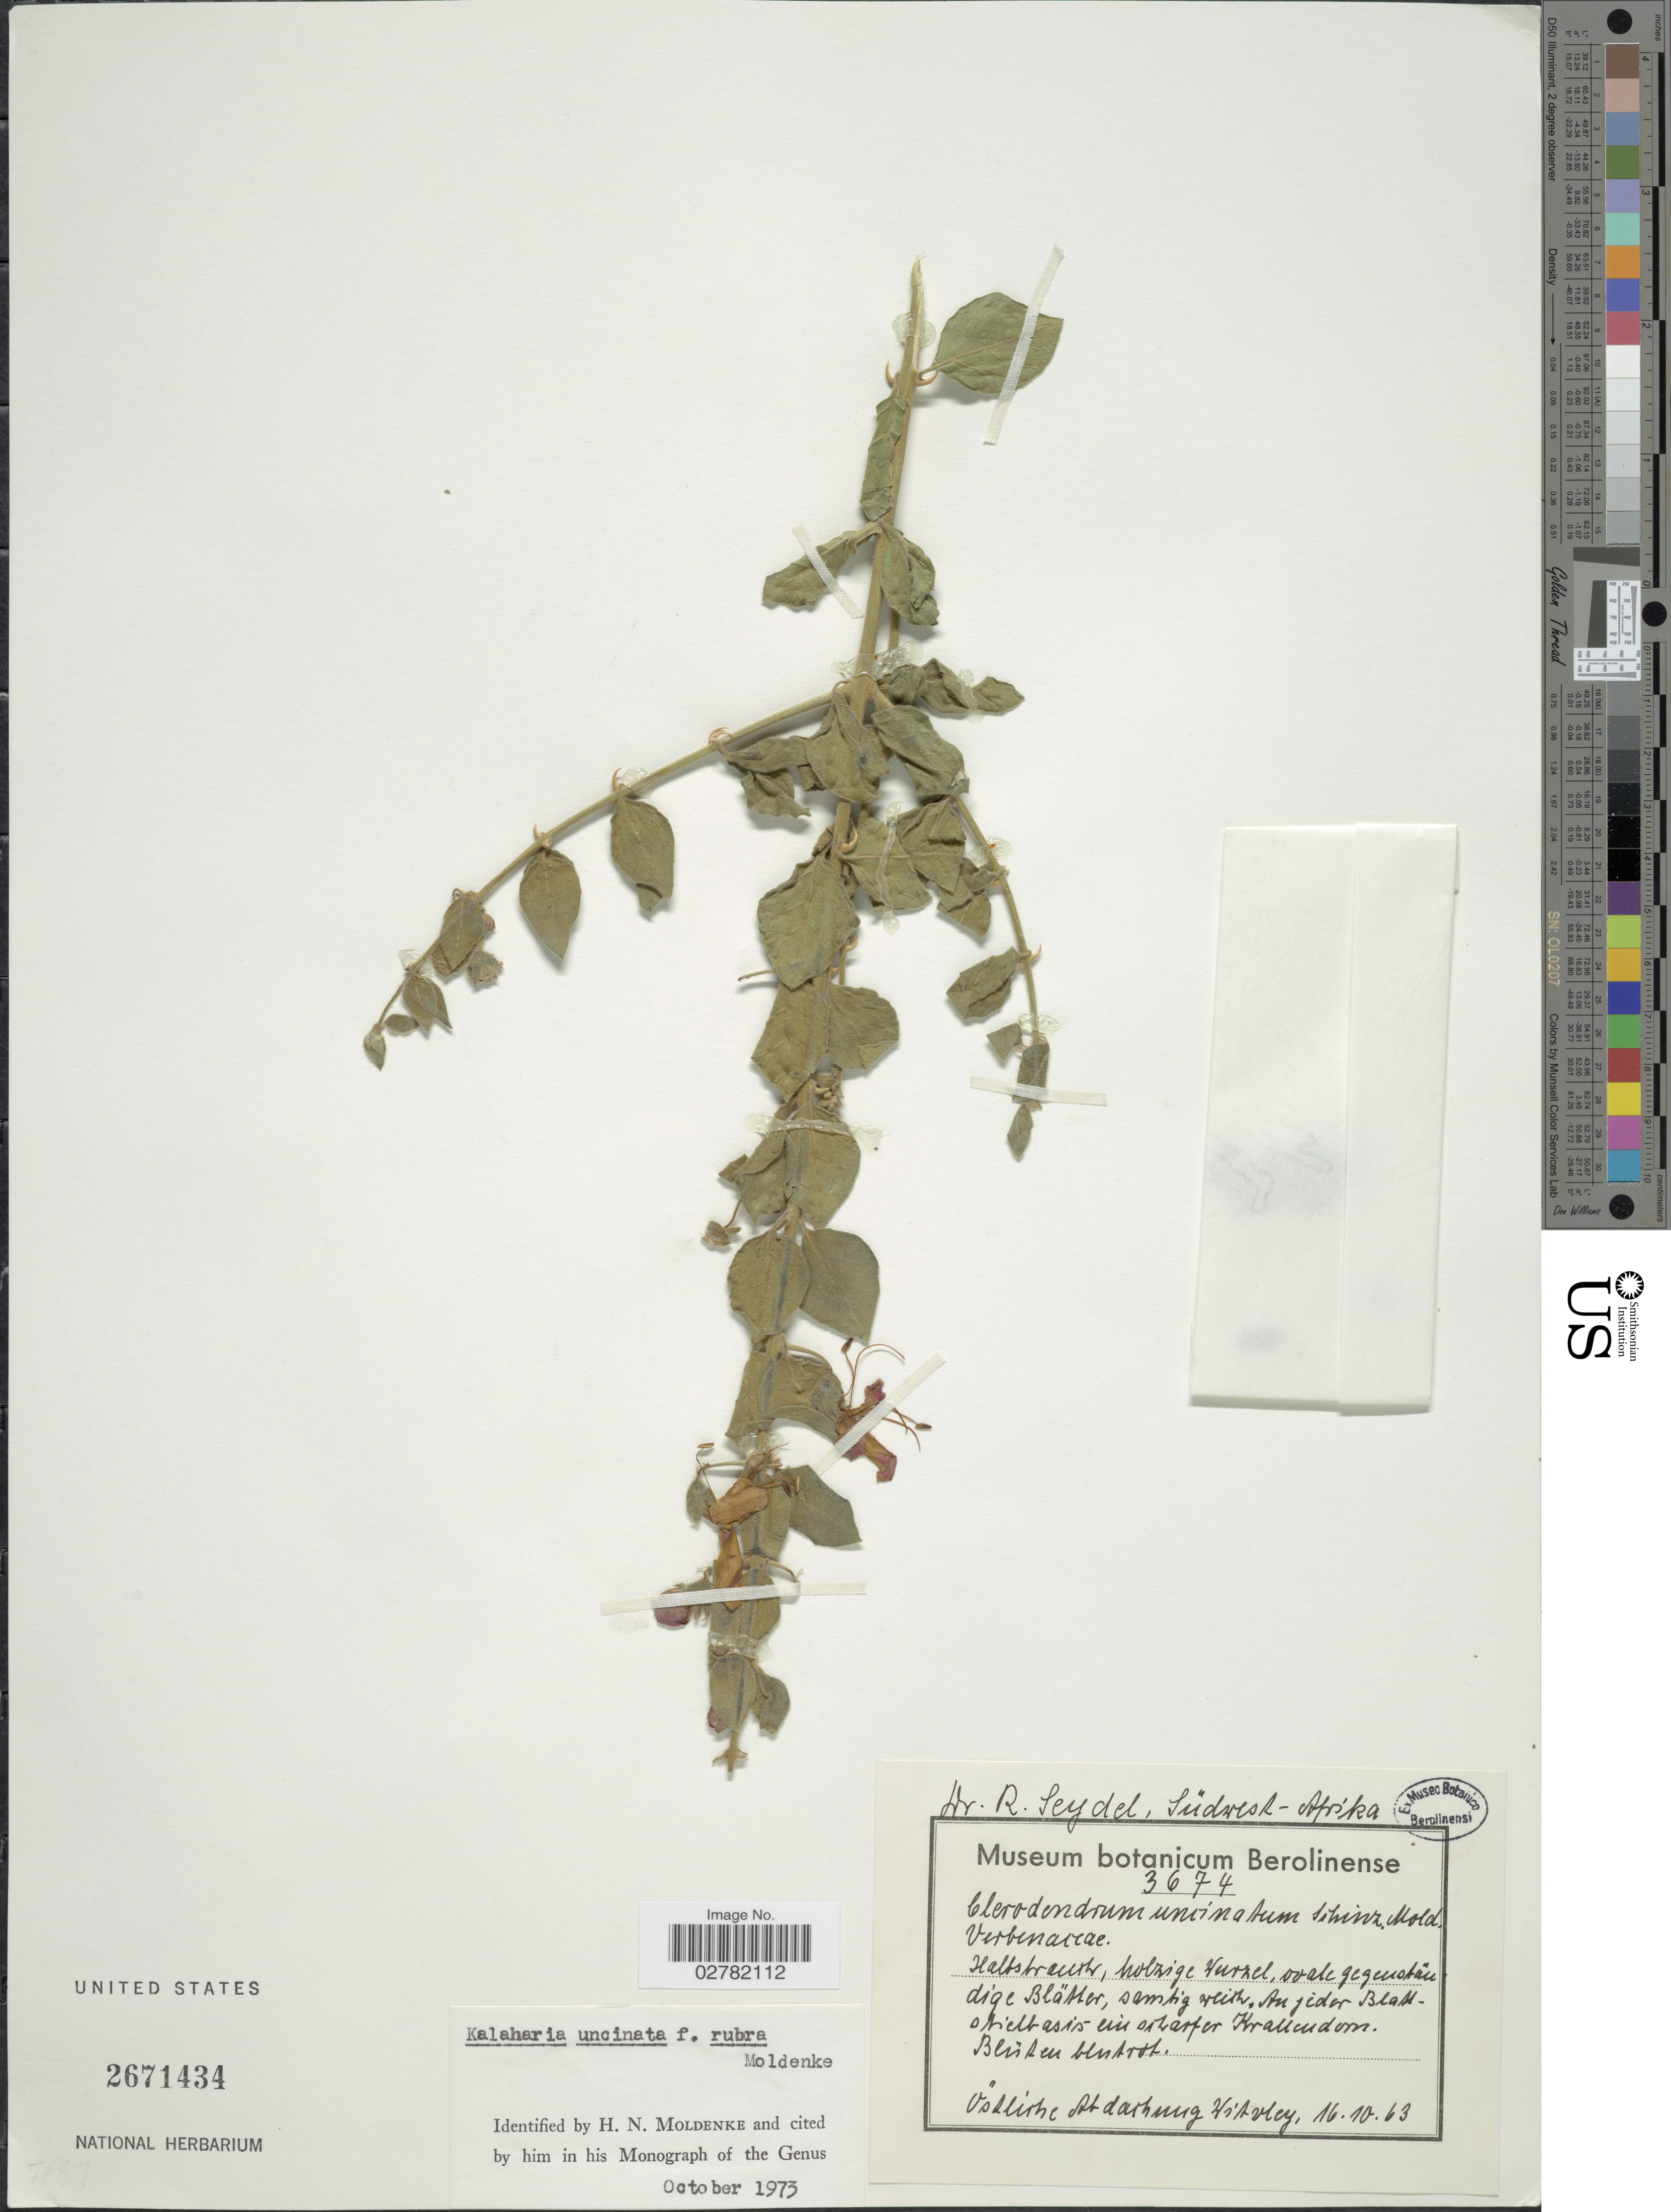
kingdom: Plantae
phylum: Tracheophyta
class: Magnoliopsida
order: Lamiales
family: Lamiaceae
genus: Kalaharia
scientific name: Kalaharia uncinata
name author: (Schinz) Moldenke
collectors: R. Seydel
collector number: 3674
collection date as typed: Transcribed d/m/y: 16/10/63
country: Namibia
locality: Südwest-Afrika. Östliche Abdachung Witvley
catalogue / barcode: US 2671434